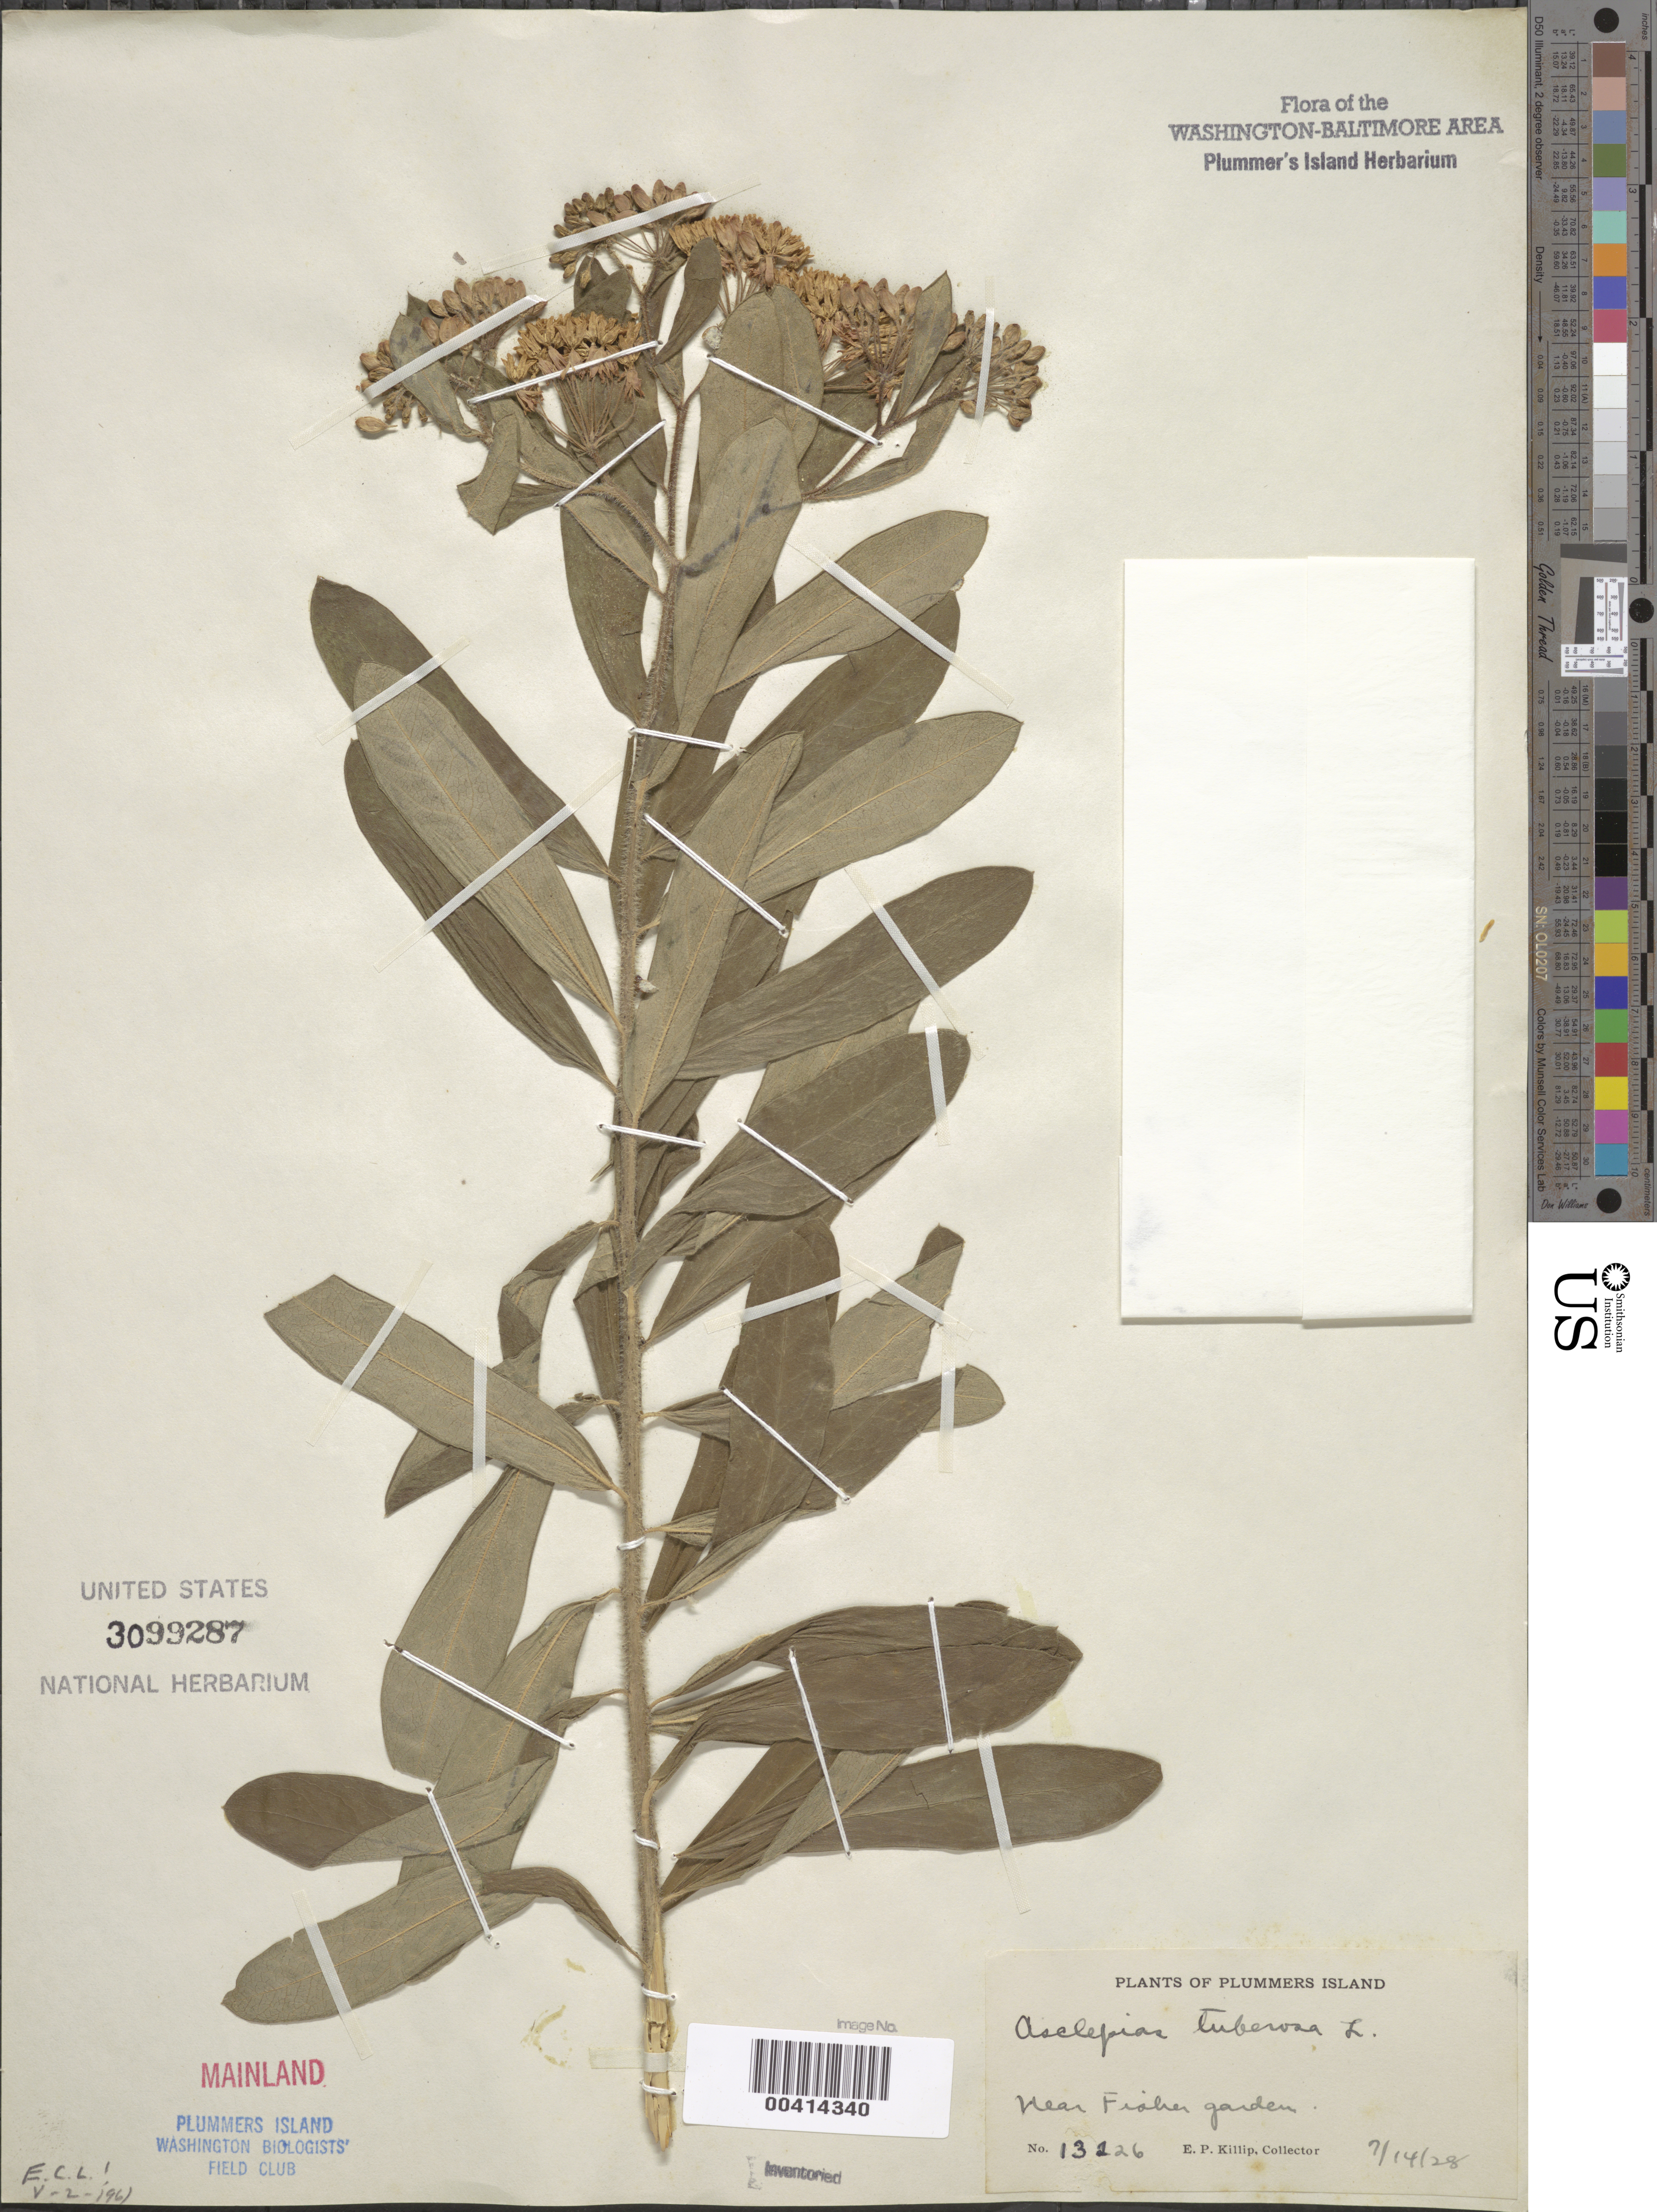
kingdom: Plantae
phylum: Tracheophyta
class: Magnoliopsida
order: Gentianales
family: Apocynaceae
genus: Asclepias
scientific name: Asclepias tuberosa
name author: L.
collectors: E. P. Killip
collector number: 13226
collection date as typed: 14 Jul 1928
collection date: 1928-07-14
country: United States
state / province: Maryland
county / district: Montgomery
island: Plummers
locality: Plummer's Island; near Fishers garden C. & O. Canal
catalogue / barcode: US 3099287